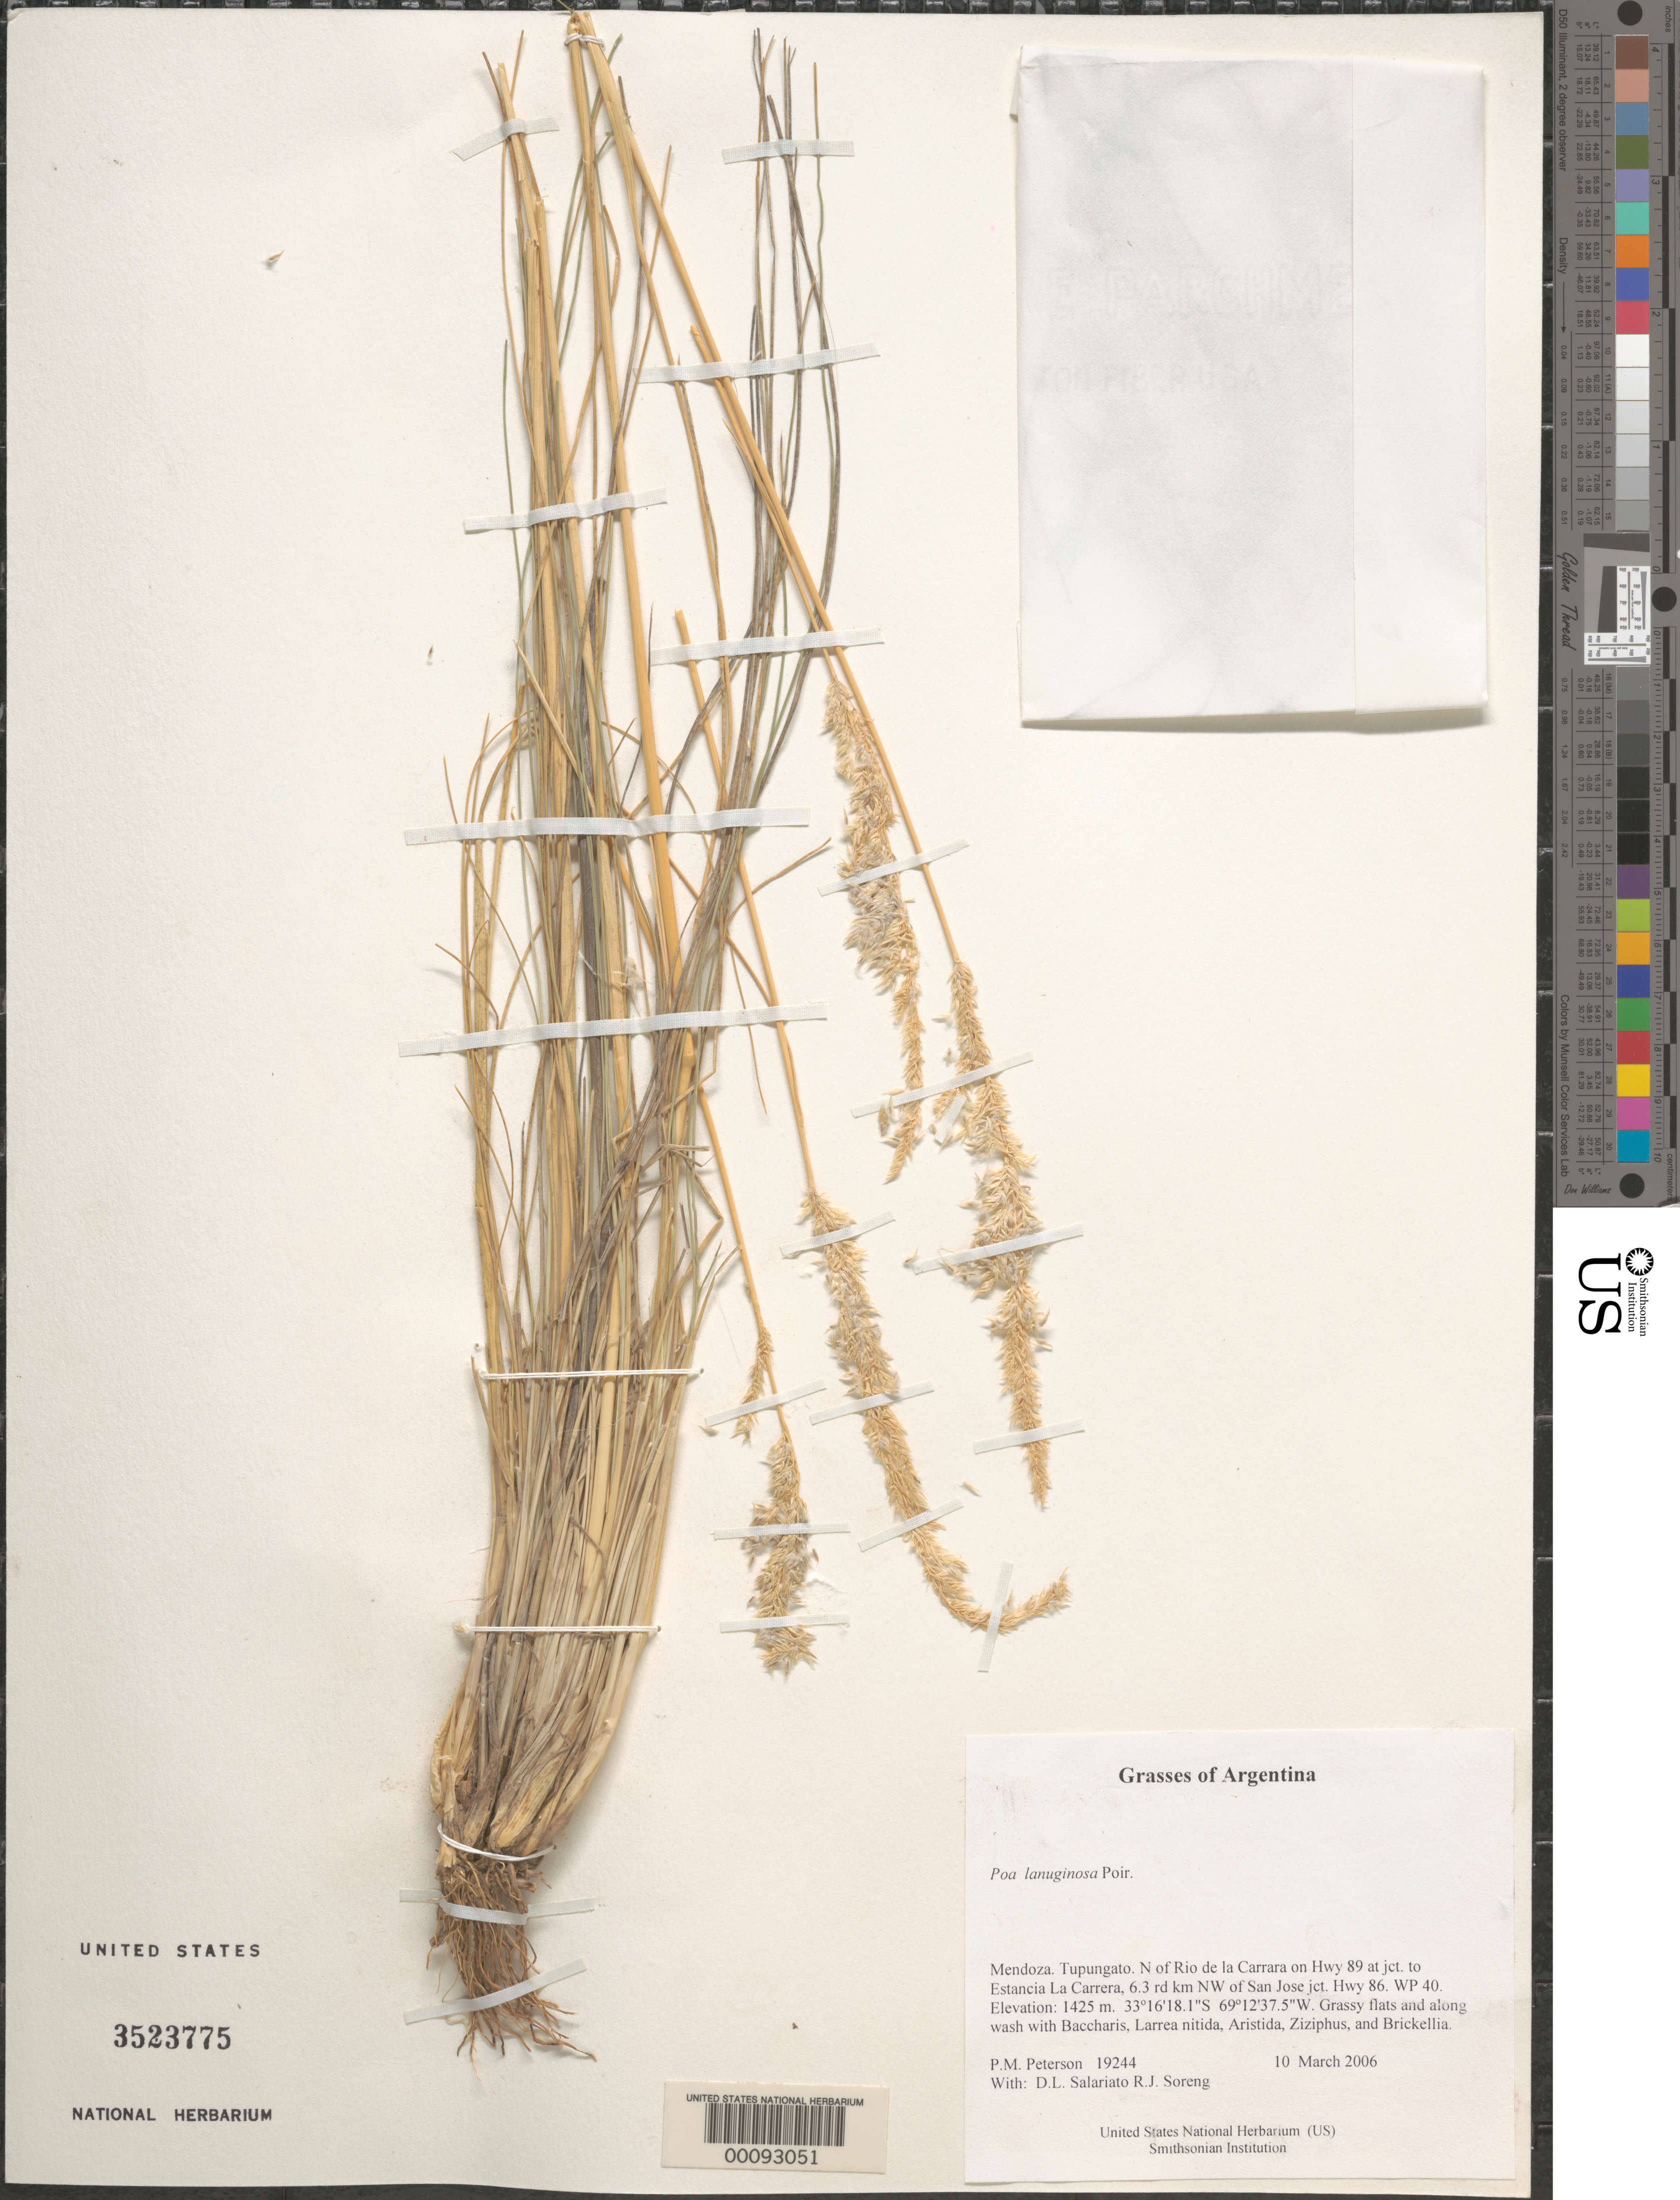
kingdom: Plantae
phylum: Tracheophyta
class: Liliopsida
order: Poales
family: Poaceae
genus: Poa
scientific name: Poa lanuginosa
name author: Poir.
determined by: Soreng, Robert J., Research Associate (BOT), Smithsonian Institution - National Museum of Natural History (UNITED STATES)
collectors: P. M. Peterson, R. J. Soreng, D. Salariato & A. Panizza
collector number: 19244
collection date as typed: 10 Mar 2006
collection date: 2006-03-10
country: Argentina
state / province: Mendoza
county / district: Tupungato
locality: N of Rio de la Carrara on Hwy 89 at jct. to Estancia La Carrera, 6.3 rd km NW of San Jose jct. Hwy 86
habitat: Grassy flats and along wash with Baccharis, Larrea nitida, Aristida, Ziziphus, and Brickellia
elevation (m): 1425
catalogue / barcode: US 3523775